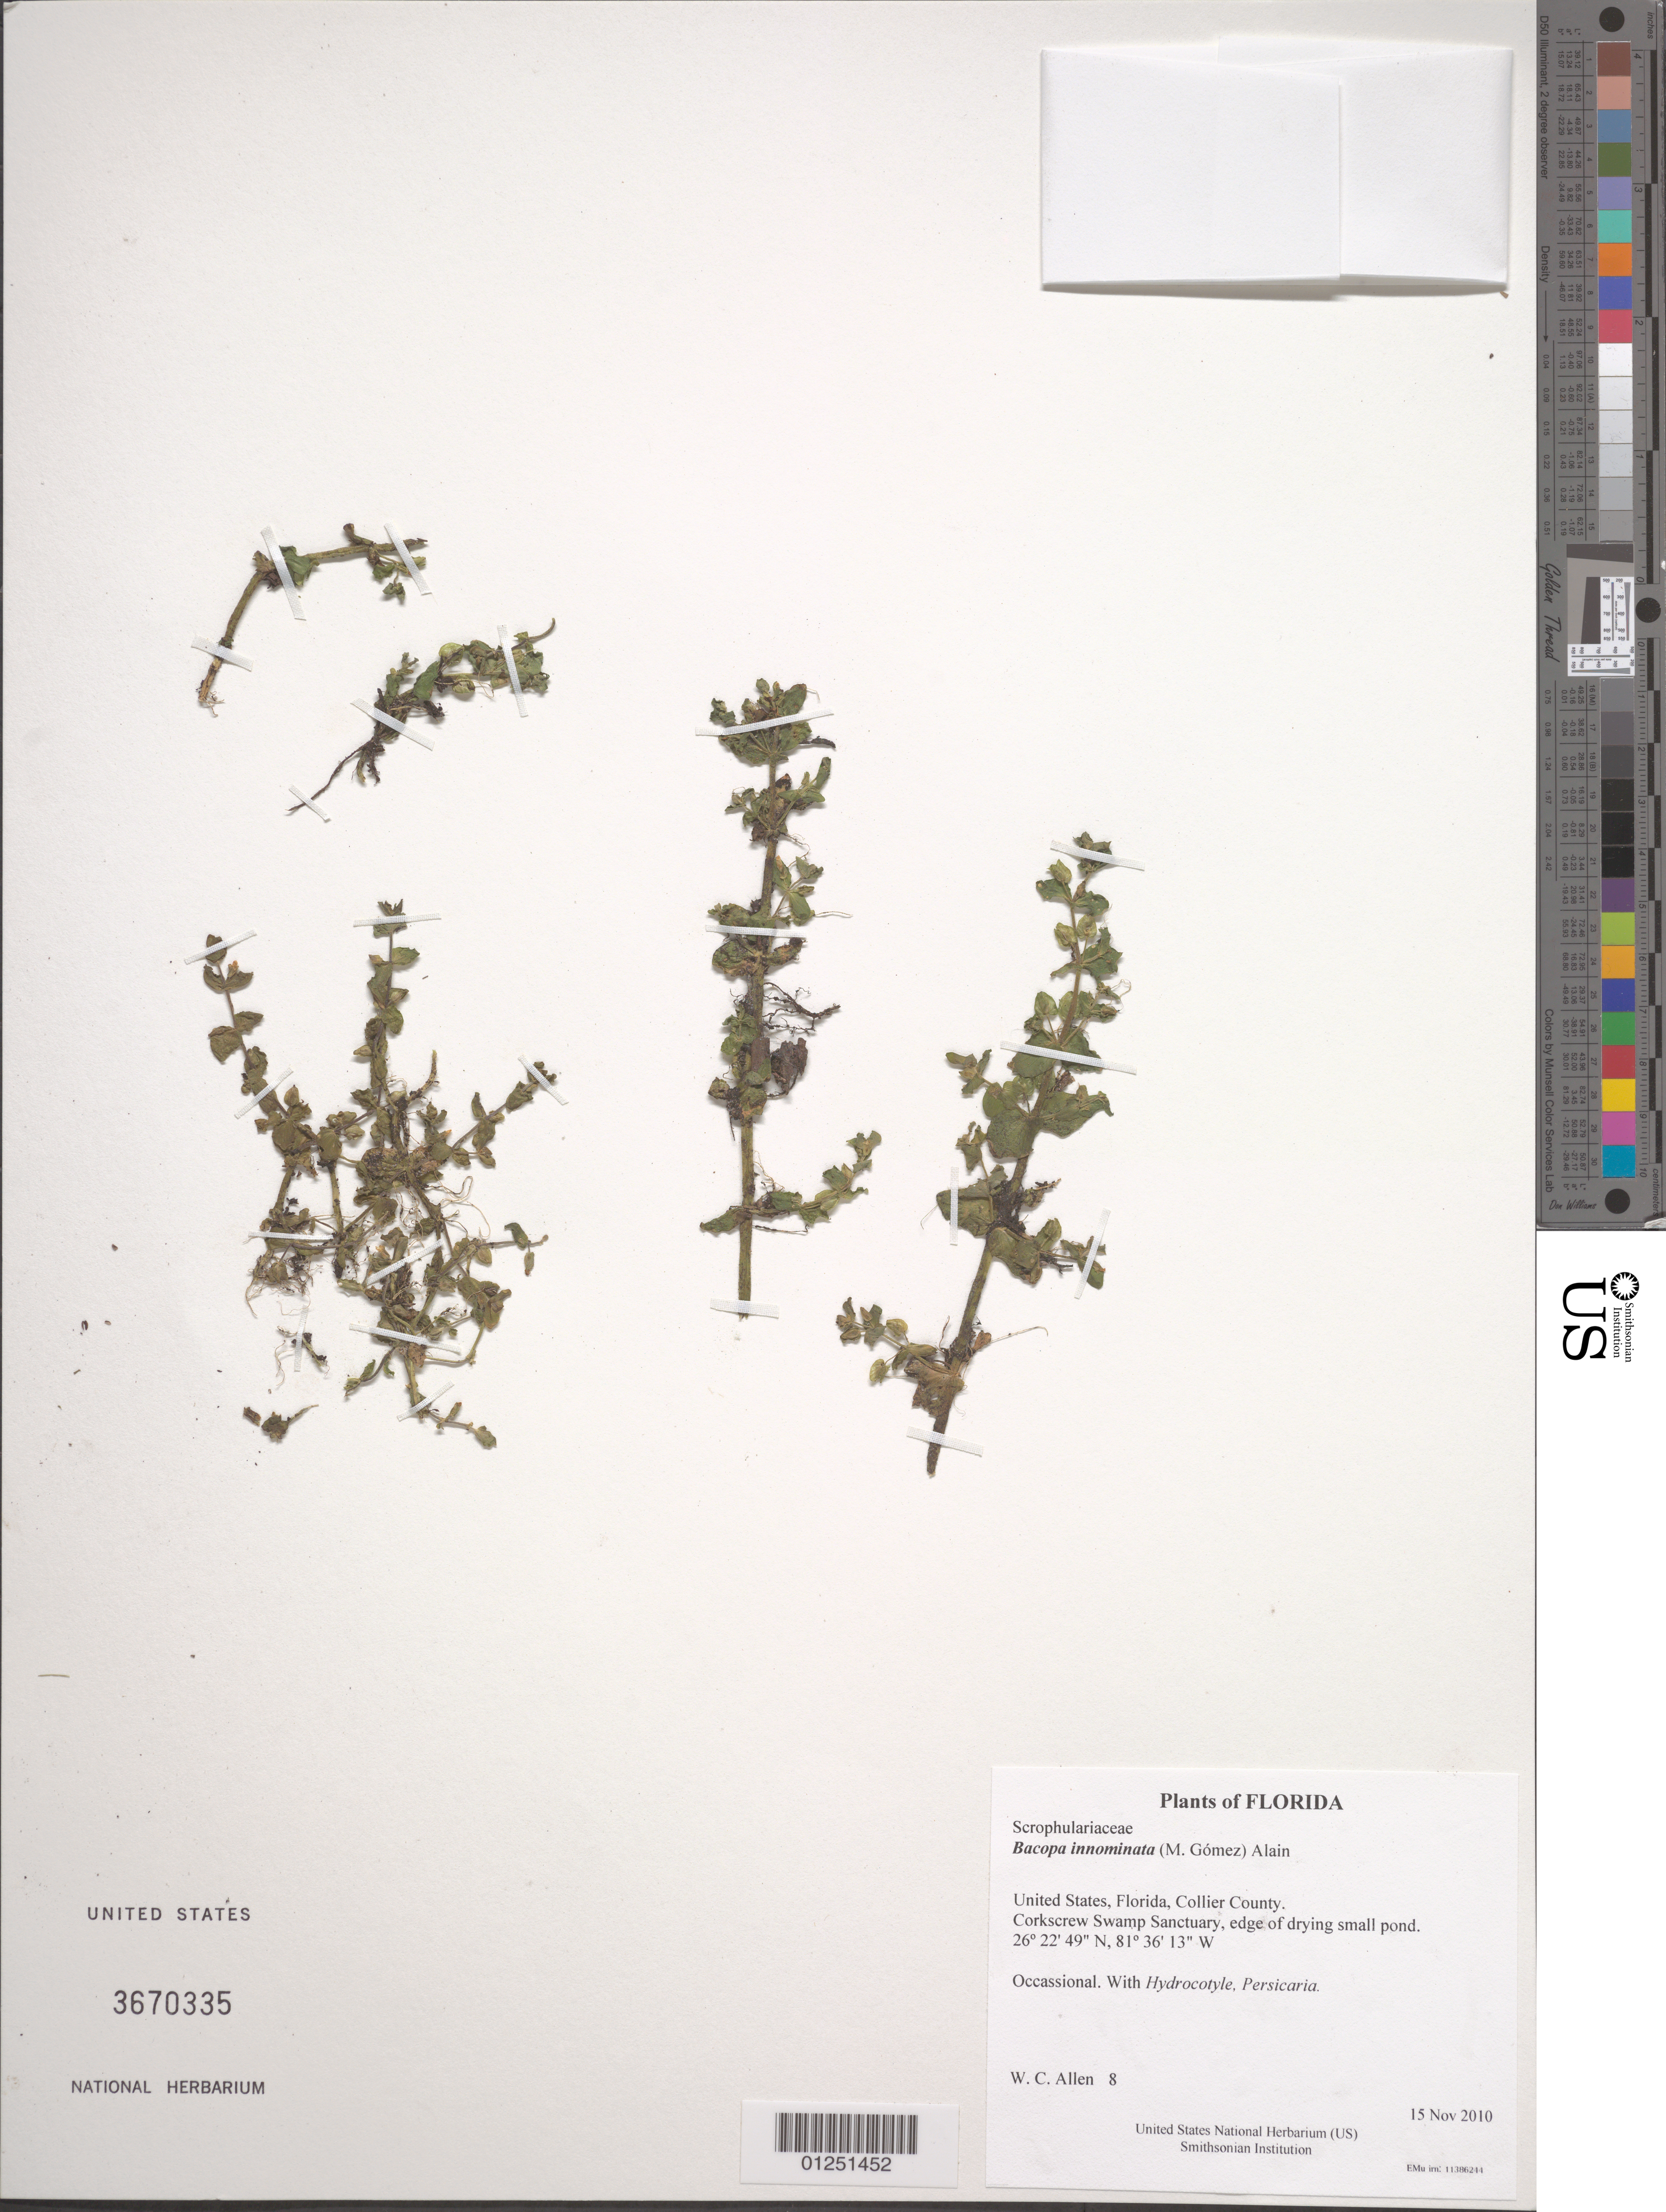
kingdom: Plantae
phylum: Tracheophyta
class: Magnoliopsida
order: Lamiales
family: Plantaginaceae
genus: Bacopa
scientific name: Bacopa innominata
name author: (M. Gómez) Alain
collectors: W. C. Allen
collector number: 8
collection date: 2010-11-15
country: United States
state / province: Florida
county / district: Collier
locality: Corkscrew Swamp Sanctuary, edge of drying small pond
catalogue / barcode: US 3670335